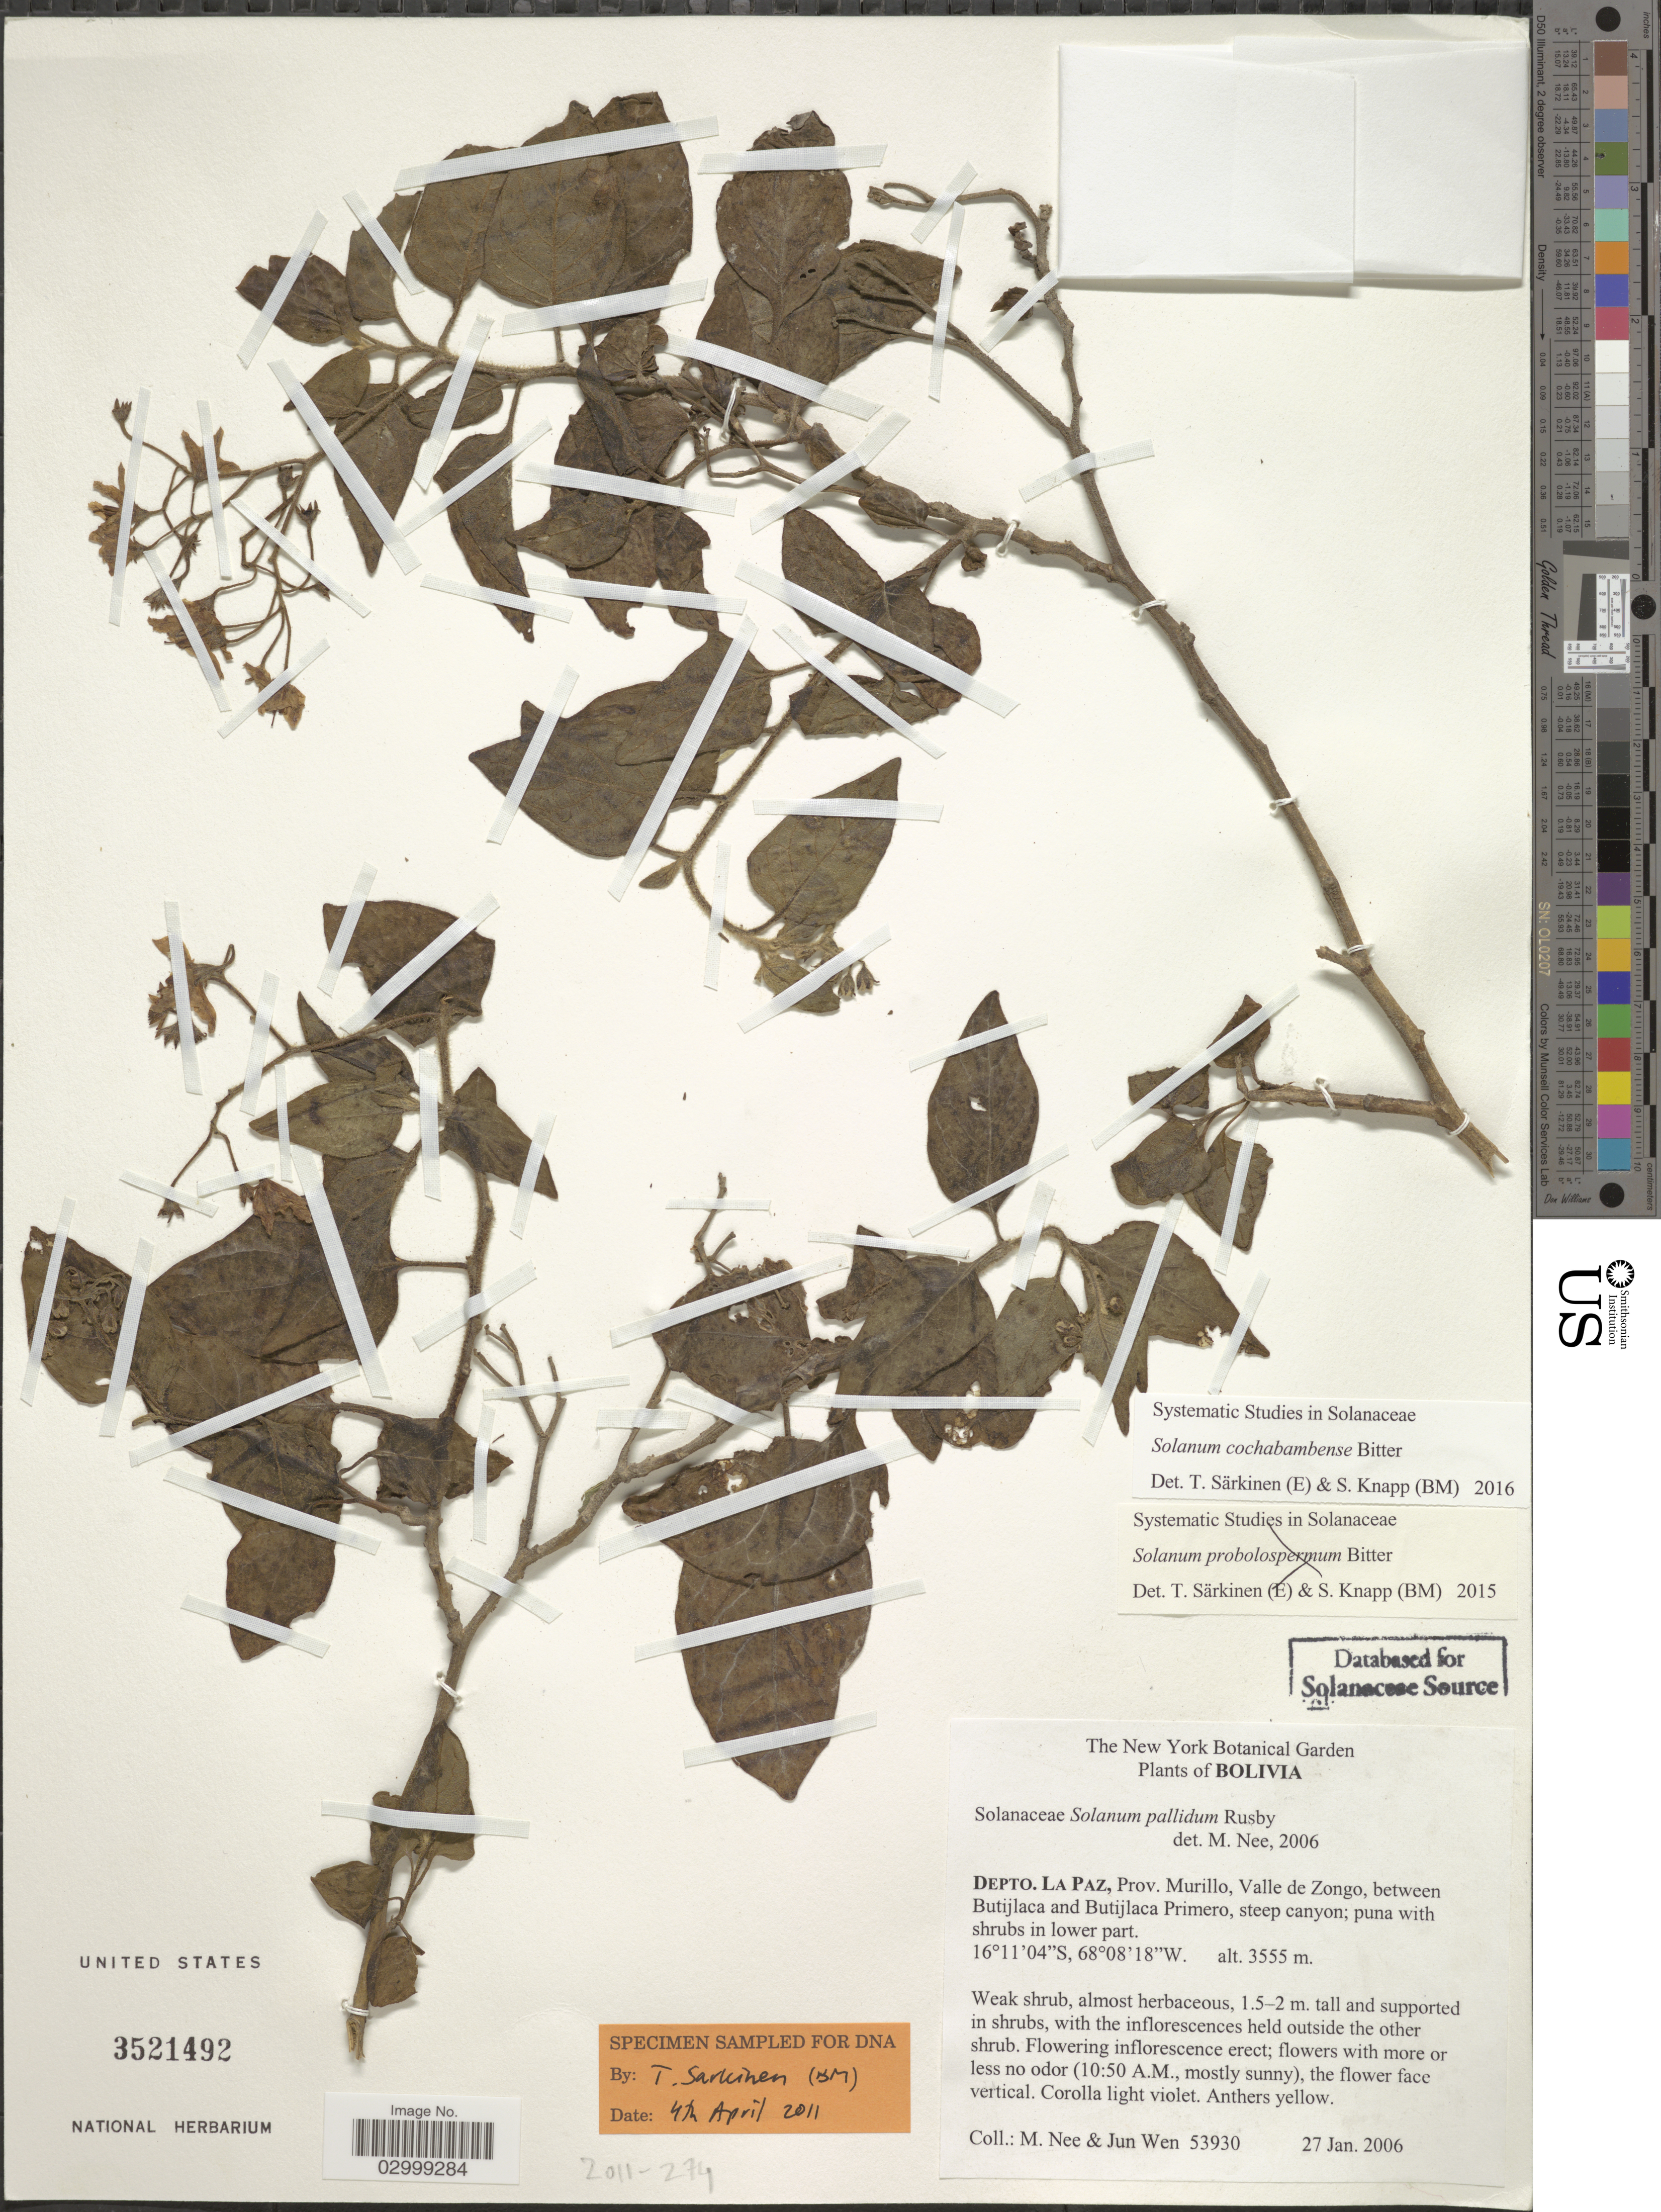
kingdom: Plantae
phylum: Tracheophyta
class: Magnoliopsida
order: Solanales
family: Solanaceae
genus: Solanum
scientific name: Solanum cochabambense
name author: Bitter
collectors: M. Nee & J. Wen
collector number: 53930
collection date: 2006-01-27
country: Bolivia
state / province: La Paz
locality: Depto. La Paz, Prov. Murillo, Valle de Zongo, between Butijlaca and Butijlaca Primero, steep canyon.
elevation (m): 3555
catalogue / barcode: US 3521492